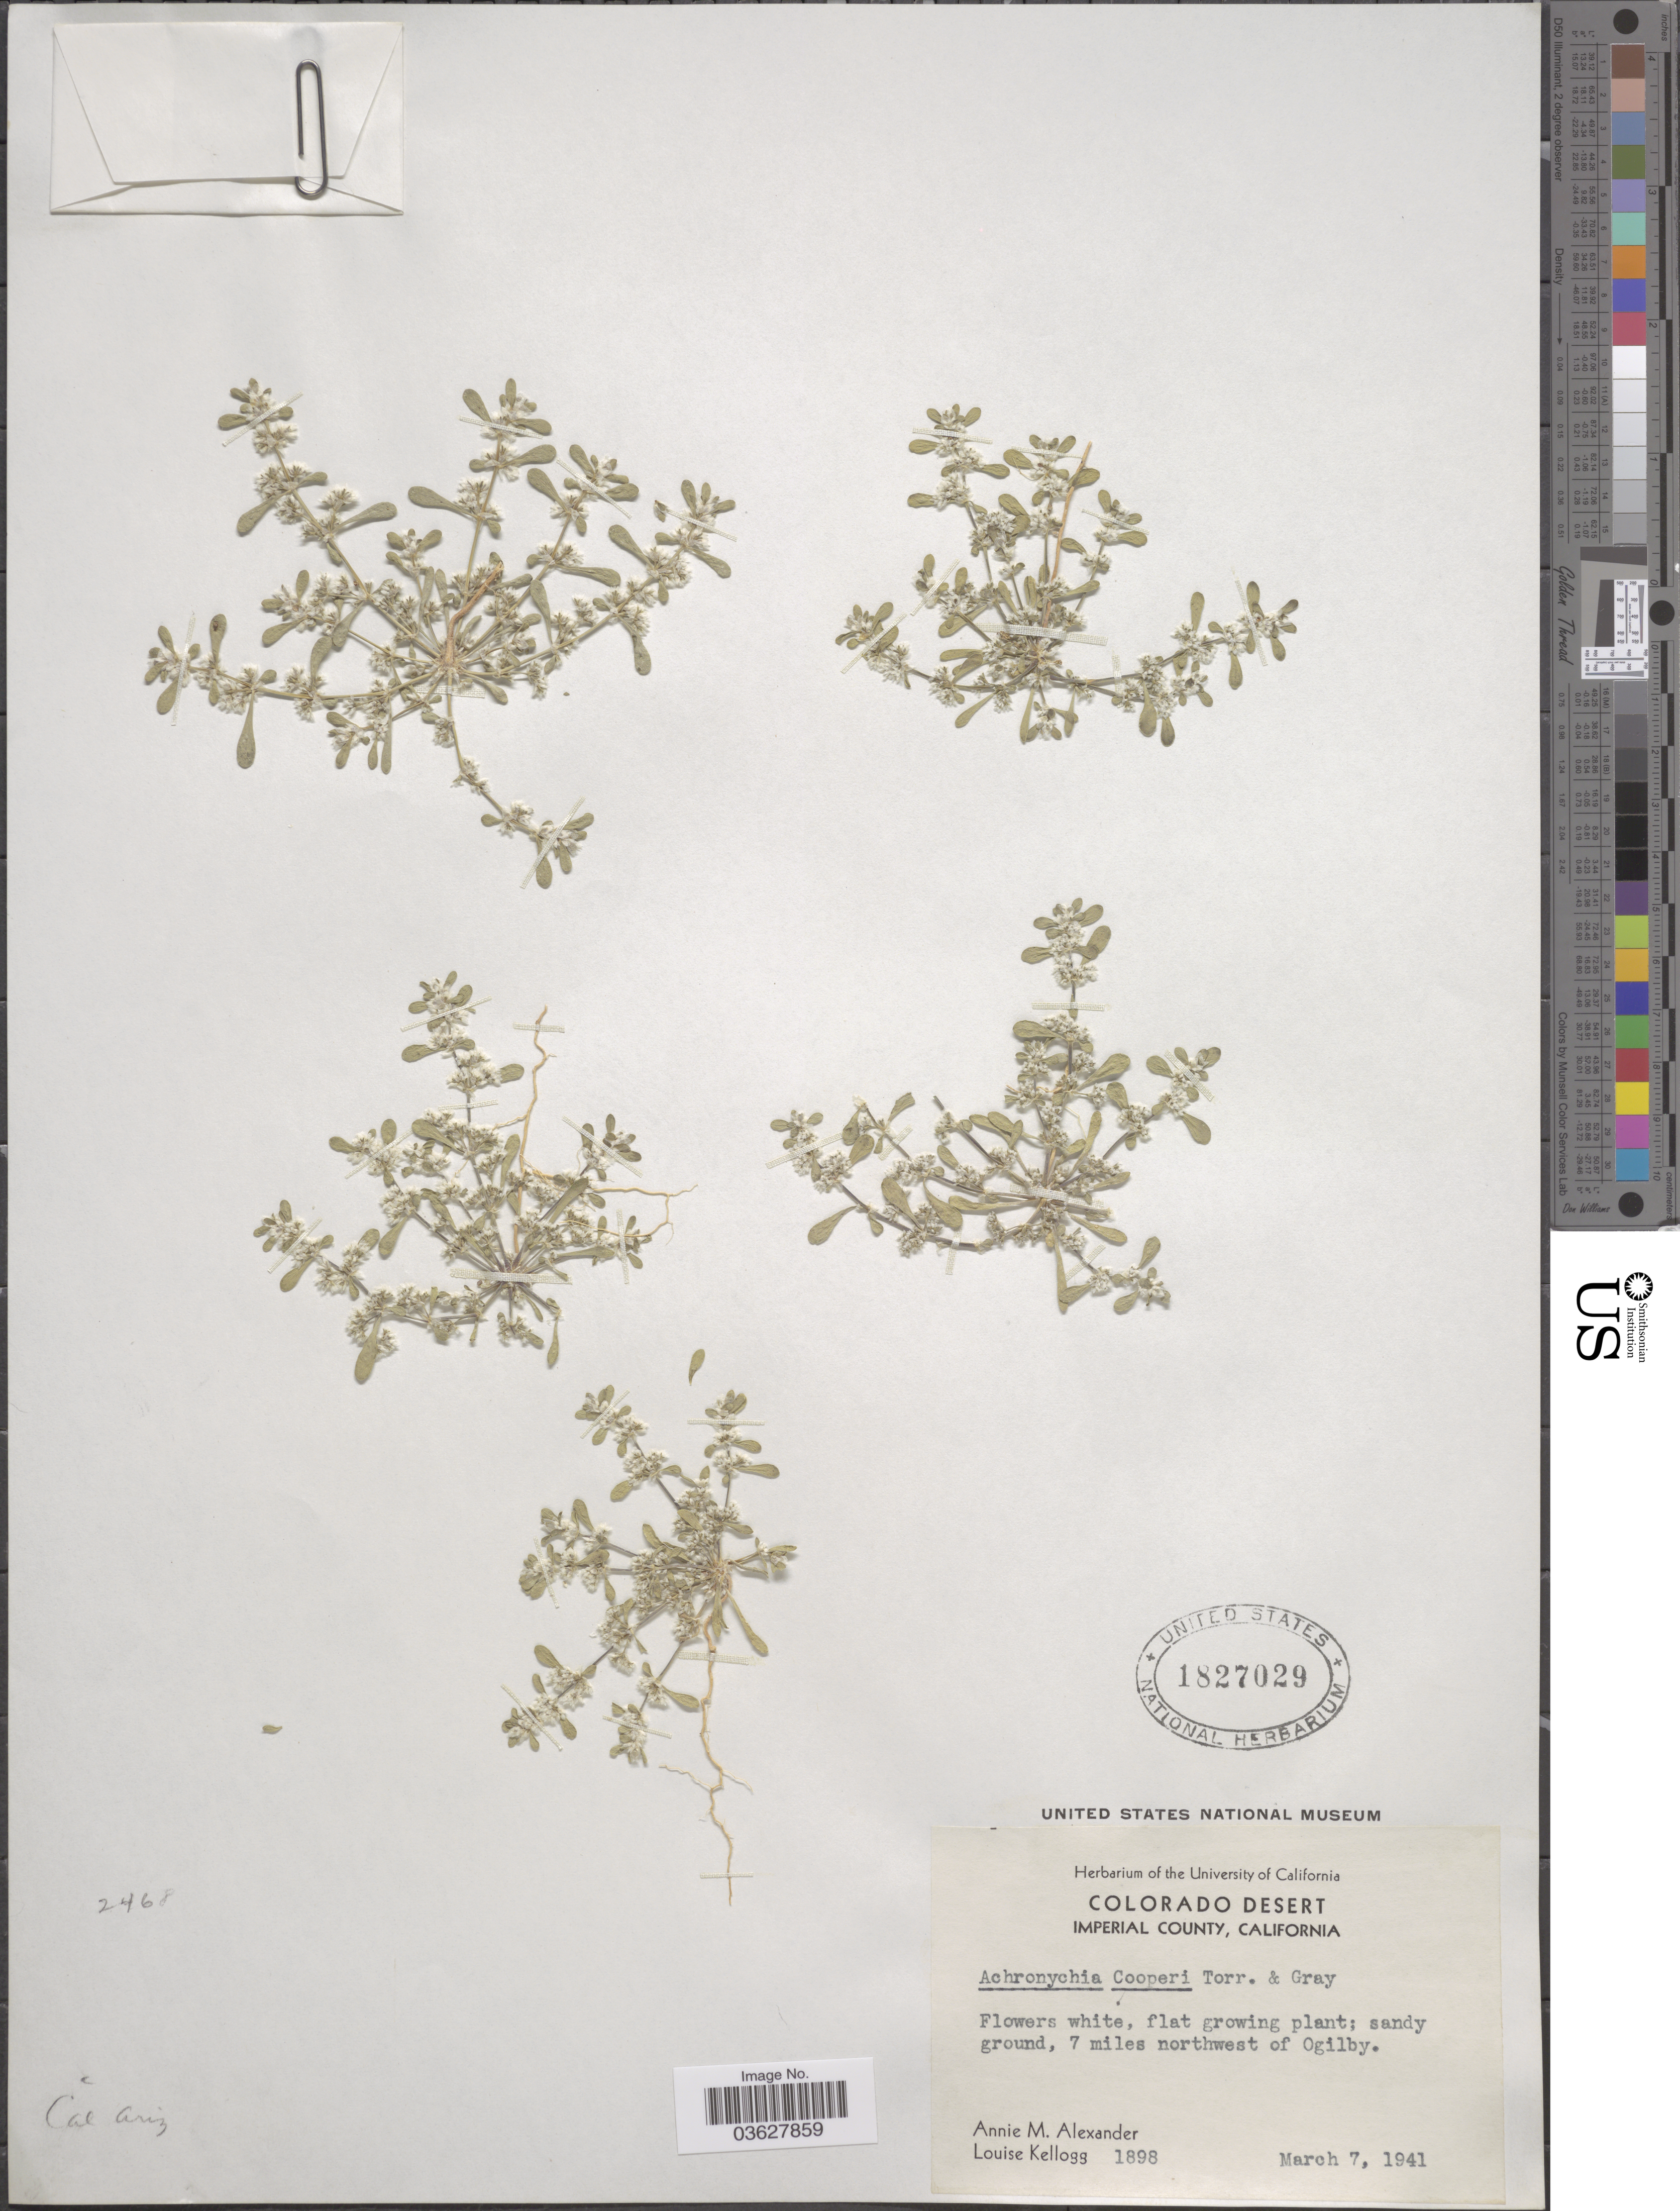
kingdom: Plantae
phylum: Tracheophyta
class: Magnoliopsida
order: Caryophyllales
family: Caryophyllaceae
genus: Achyronychia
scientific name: Achyronychia cooperi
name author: A. Gray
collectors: A. M. Alexander & L. Kellogg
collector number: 1898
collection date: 1941-03-07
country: United States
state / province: California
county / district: Imperial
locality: Colorado Desert. Imperial County. 7 miles northwest of Ogilby.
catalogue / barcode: US 1827029